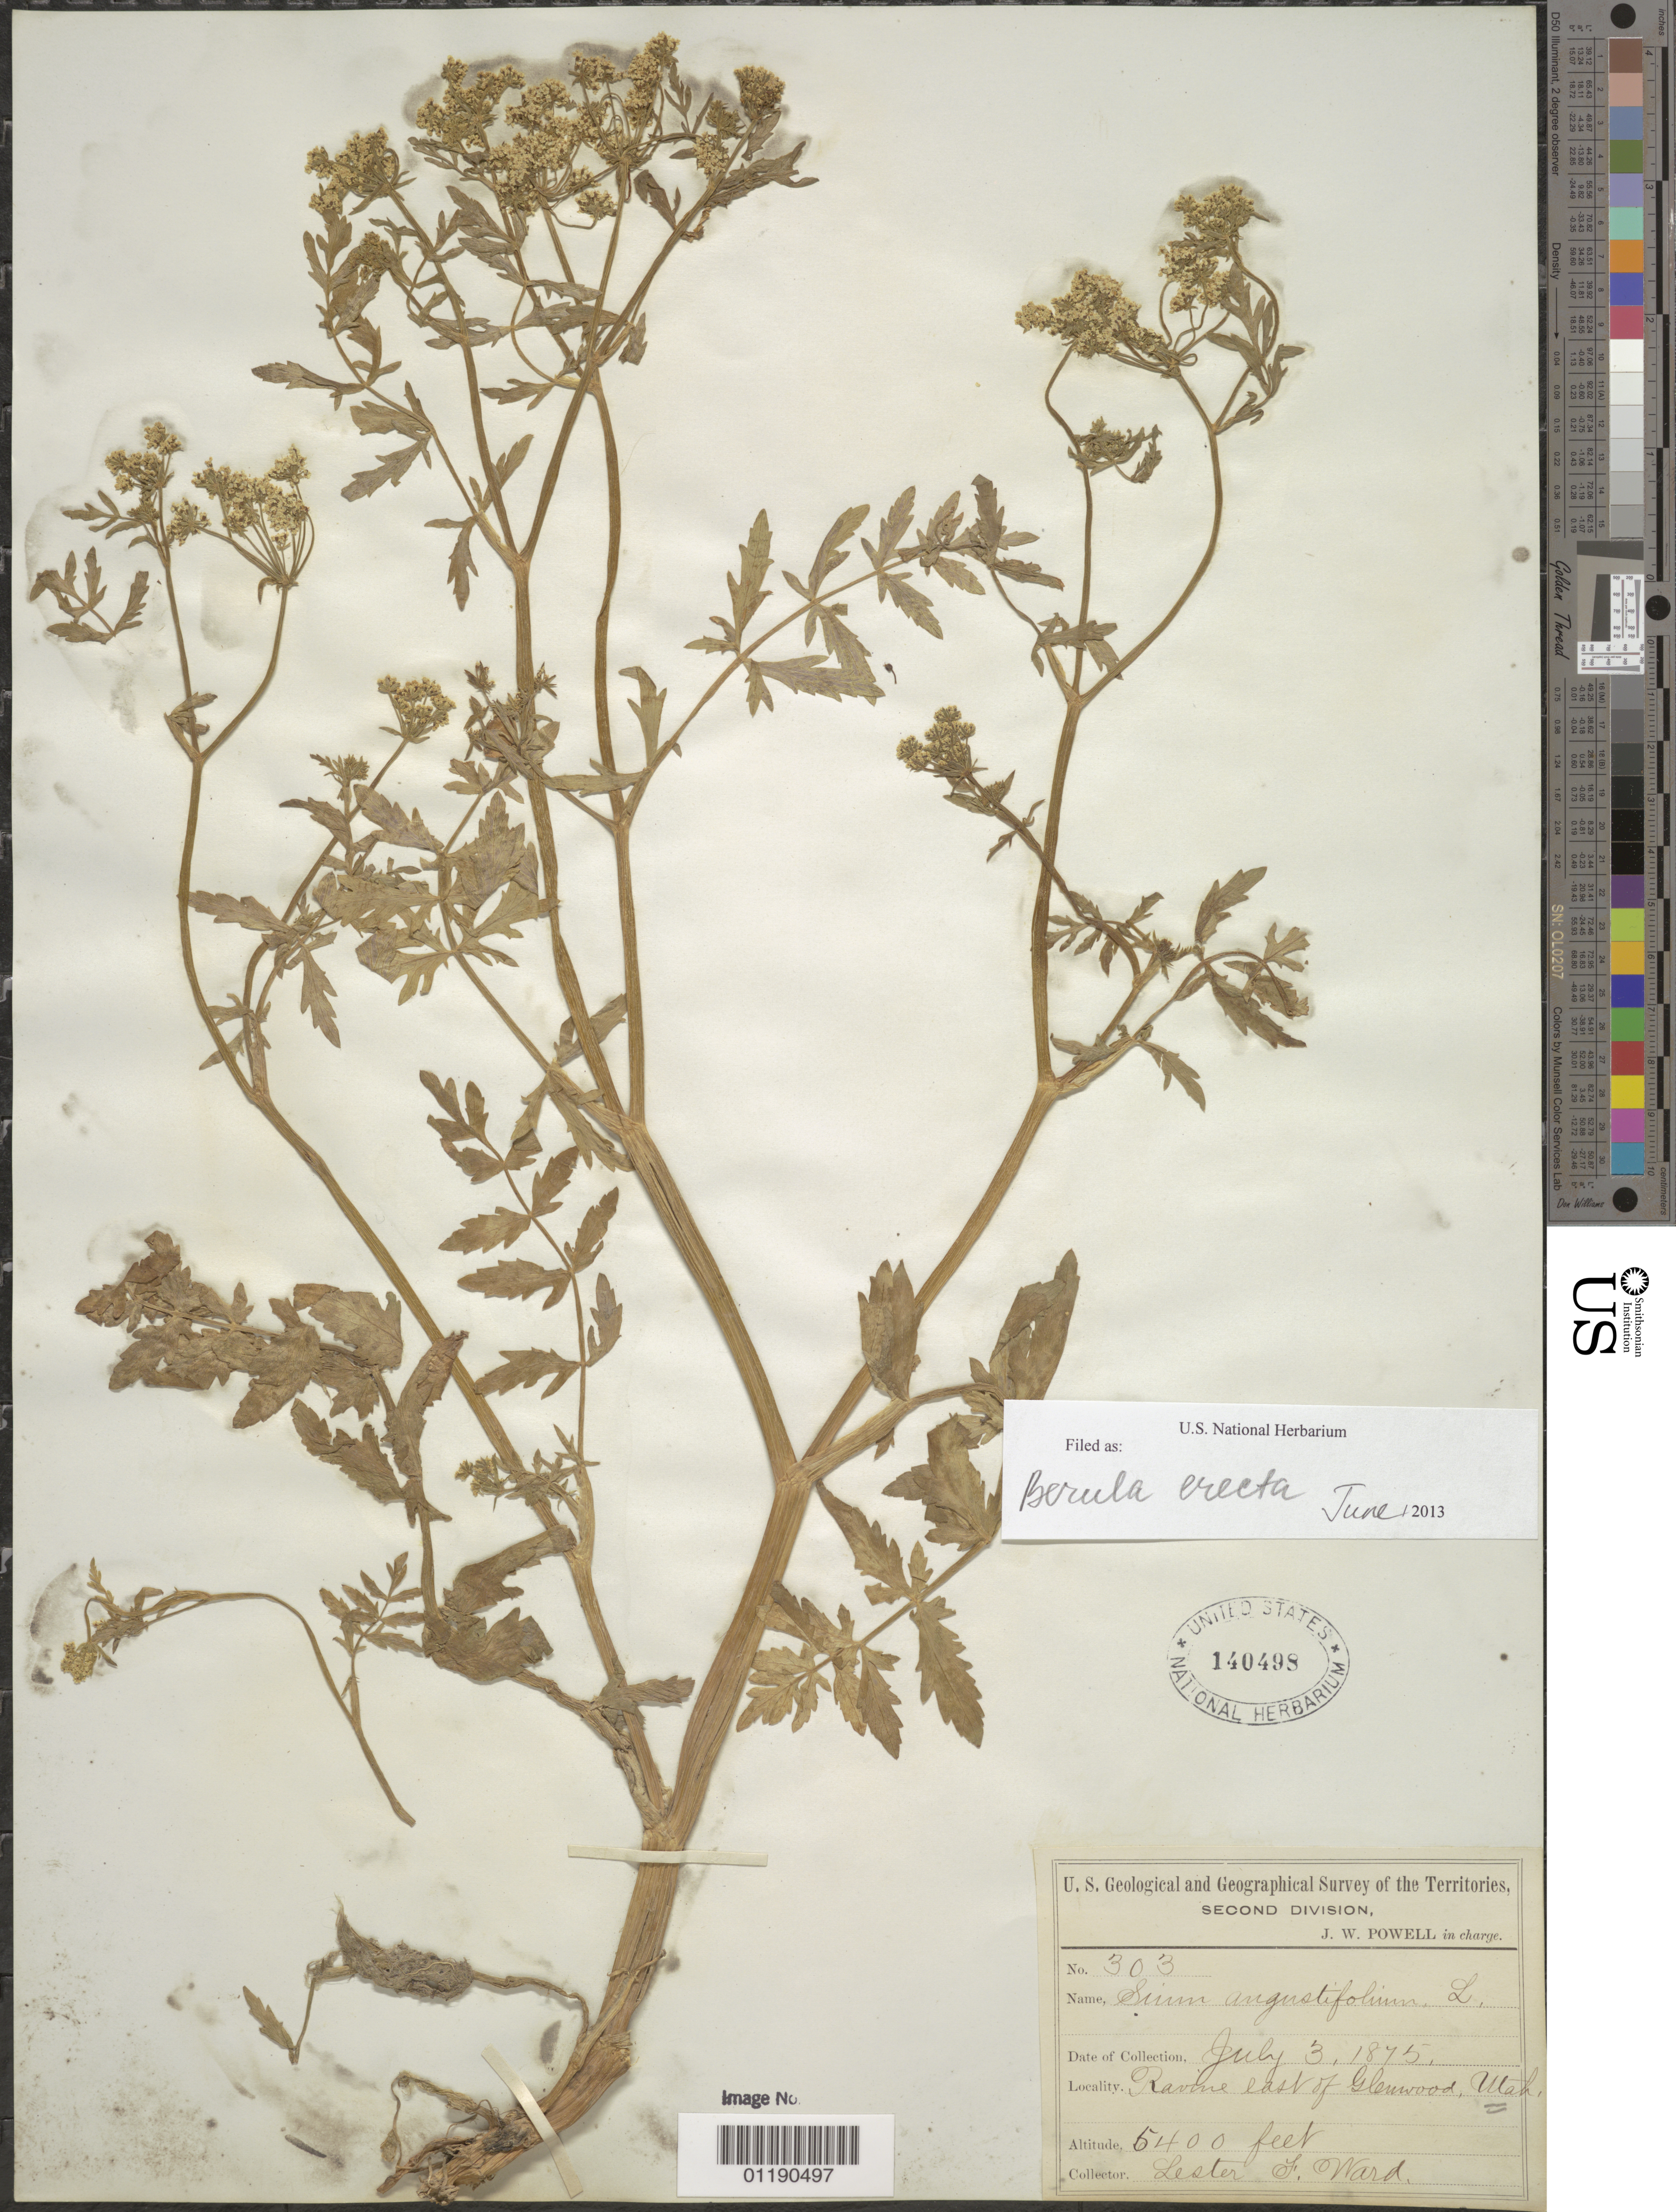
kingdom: Plantae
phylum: Tracheophyta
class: Magnoliopsida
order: Apiales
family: Apiaceae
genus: Berula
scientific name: Berula erecta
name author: (Huds.) Coville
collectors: L. F. Ward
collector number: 303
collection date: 1875-07-03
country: United States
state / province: Utah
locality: Ravine east of Glenwood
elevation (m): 1646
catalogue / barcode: US 140498